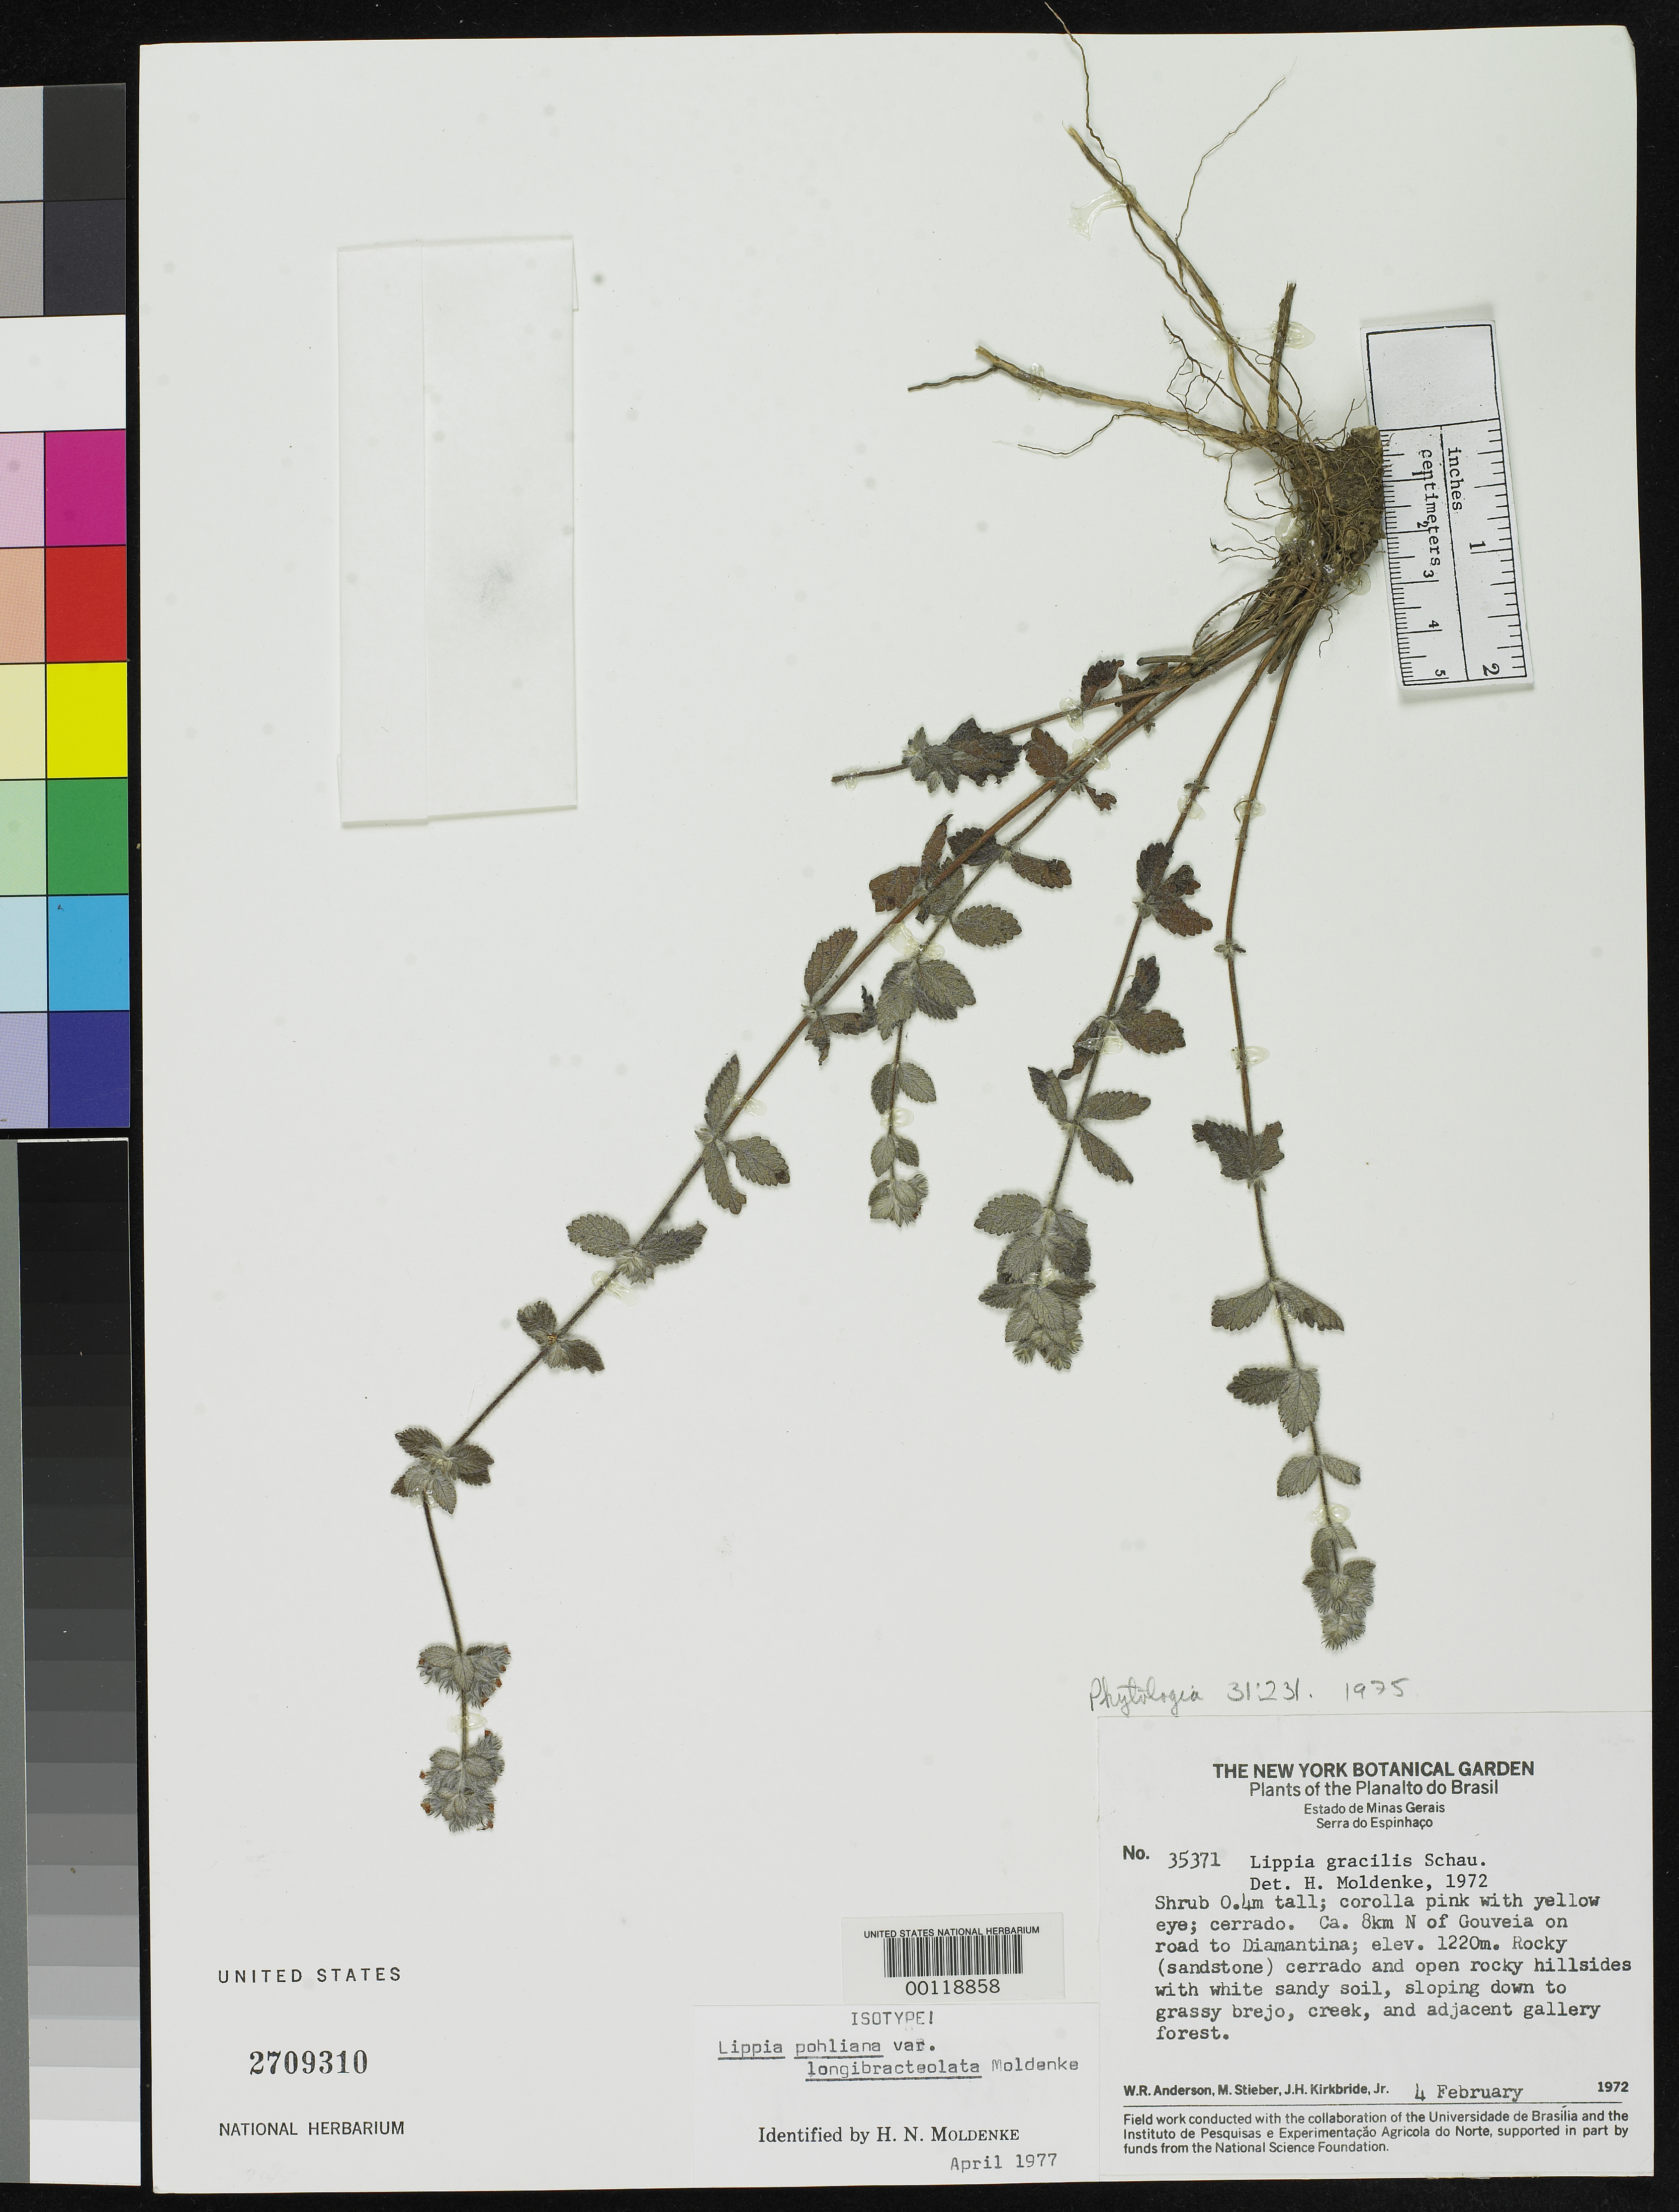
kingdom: Plantae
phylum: Tracheophyta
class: Magnoliopsida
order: Lamiales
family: Verbenaceae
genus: Lippia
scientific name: Lippia pohliana var. longibracteolata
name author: Moldenke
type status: Isotype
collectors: W. R. Anderson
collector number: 35371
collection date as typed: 04 Feb 1972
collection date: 1972-02-04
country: Brazil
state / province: Minas Gerais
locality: Serra do Espinhaco, 8 km. north of Gouviea on road to Diamantina.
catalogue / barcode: US 2709310